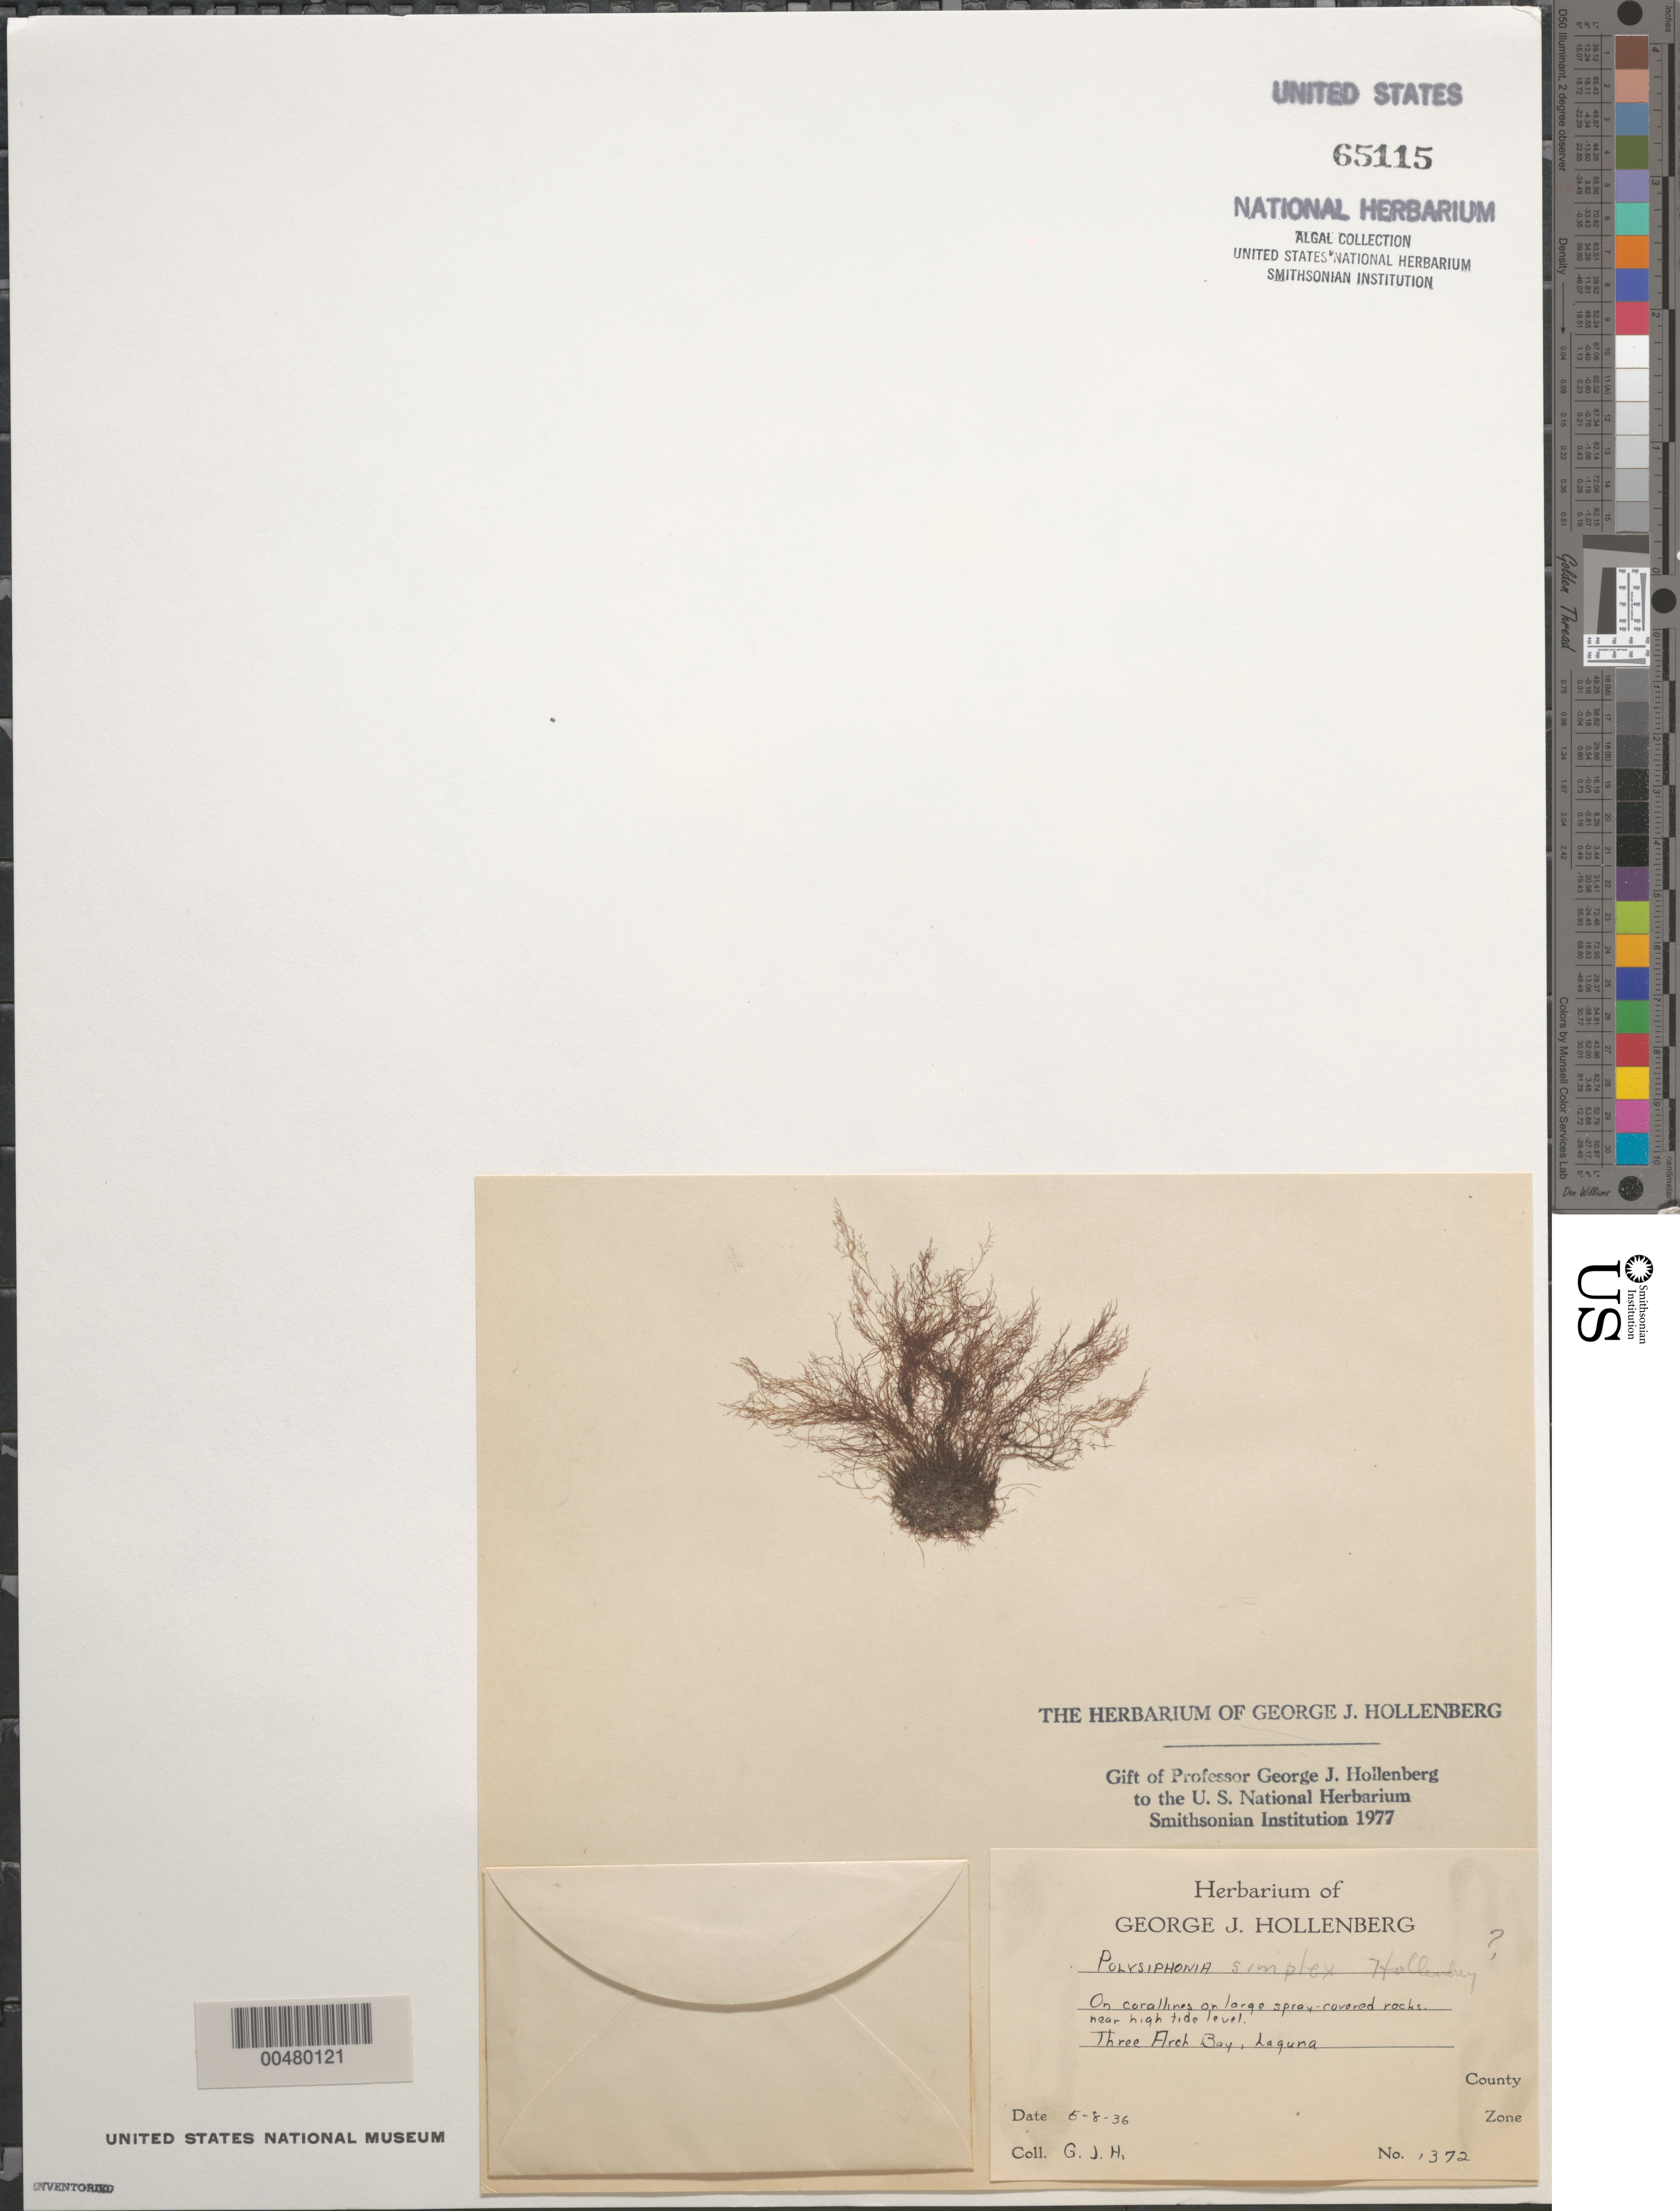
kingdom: Plantae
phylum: Rhodophyta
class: Florideophyceae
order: Ceramiales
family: Rhodomelaceae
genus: Melanothamnus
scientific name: Melanothamnus simplex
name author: (Hollenb.) Diaz-Tapia & Maggs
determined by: Algae name updating Project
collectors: G. Hollenberg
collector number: GJH 1372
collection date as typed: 08 May 1936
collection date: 1936-05-08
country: United States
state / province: California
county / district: Orange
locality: Three Arch Bay, Laguna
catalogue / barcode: US 65115